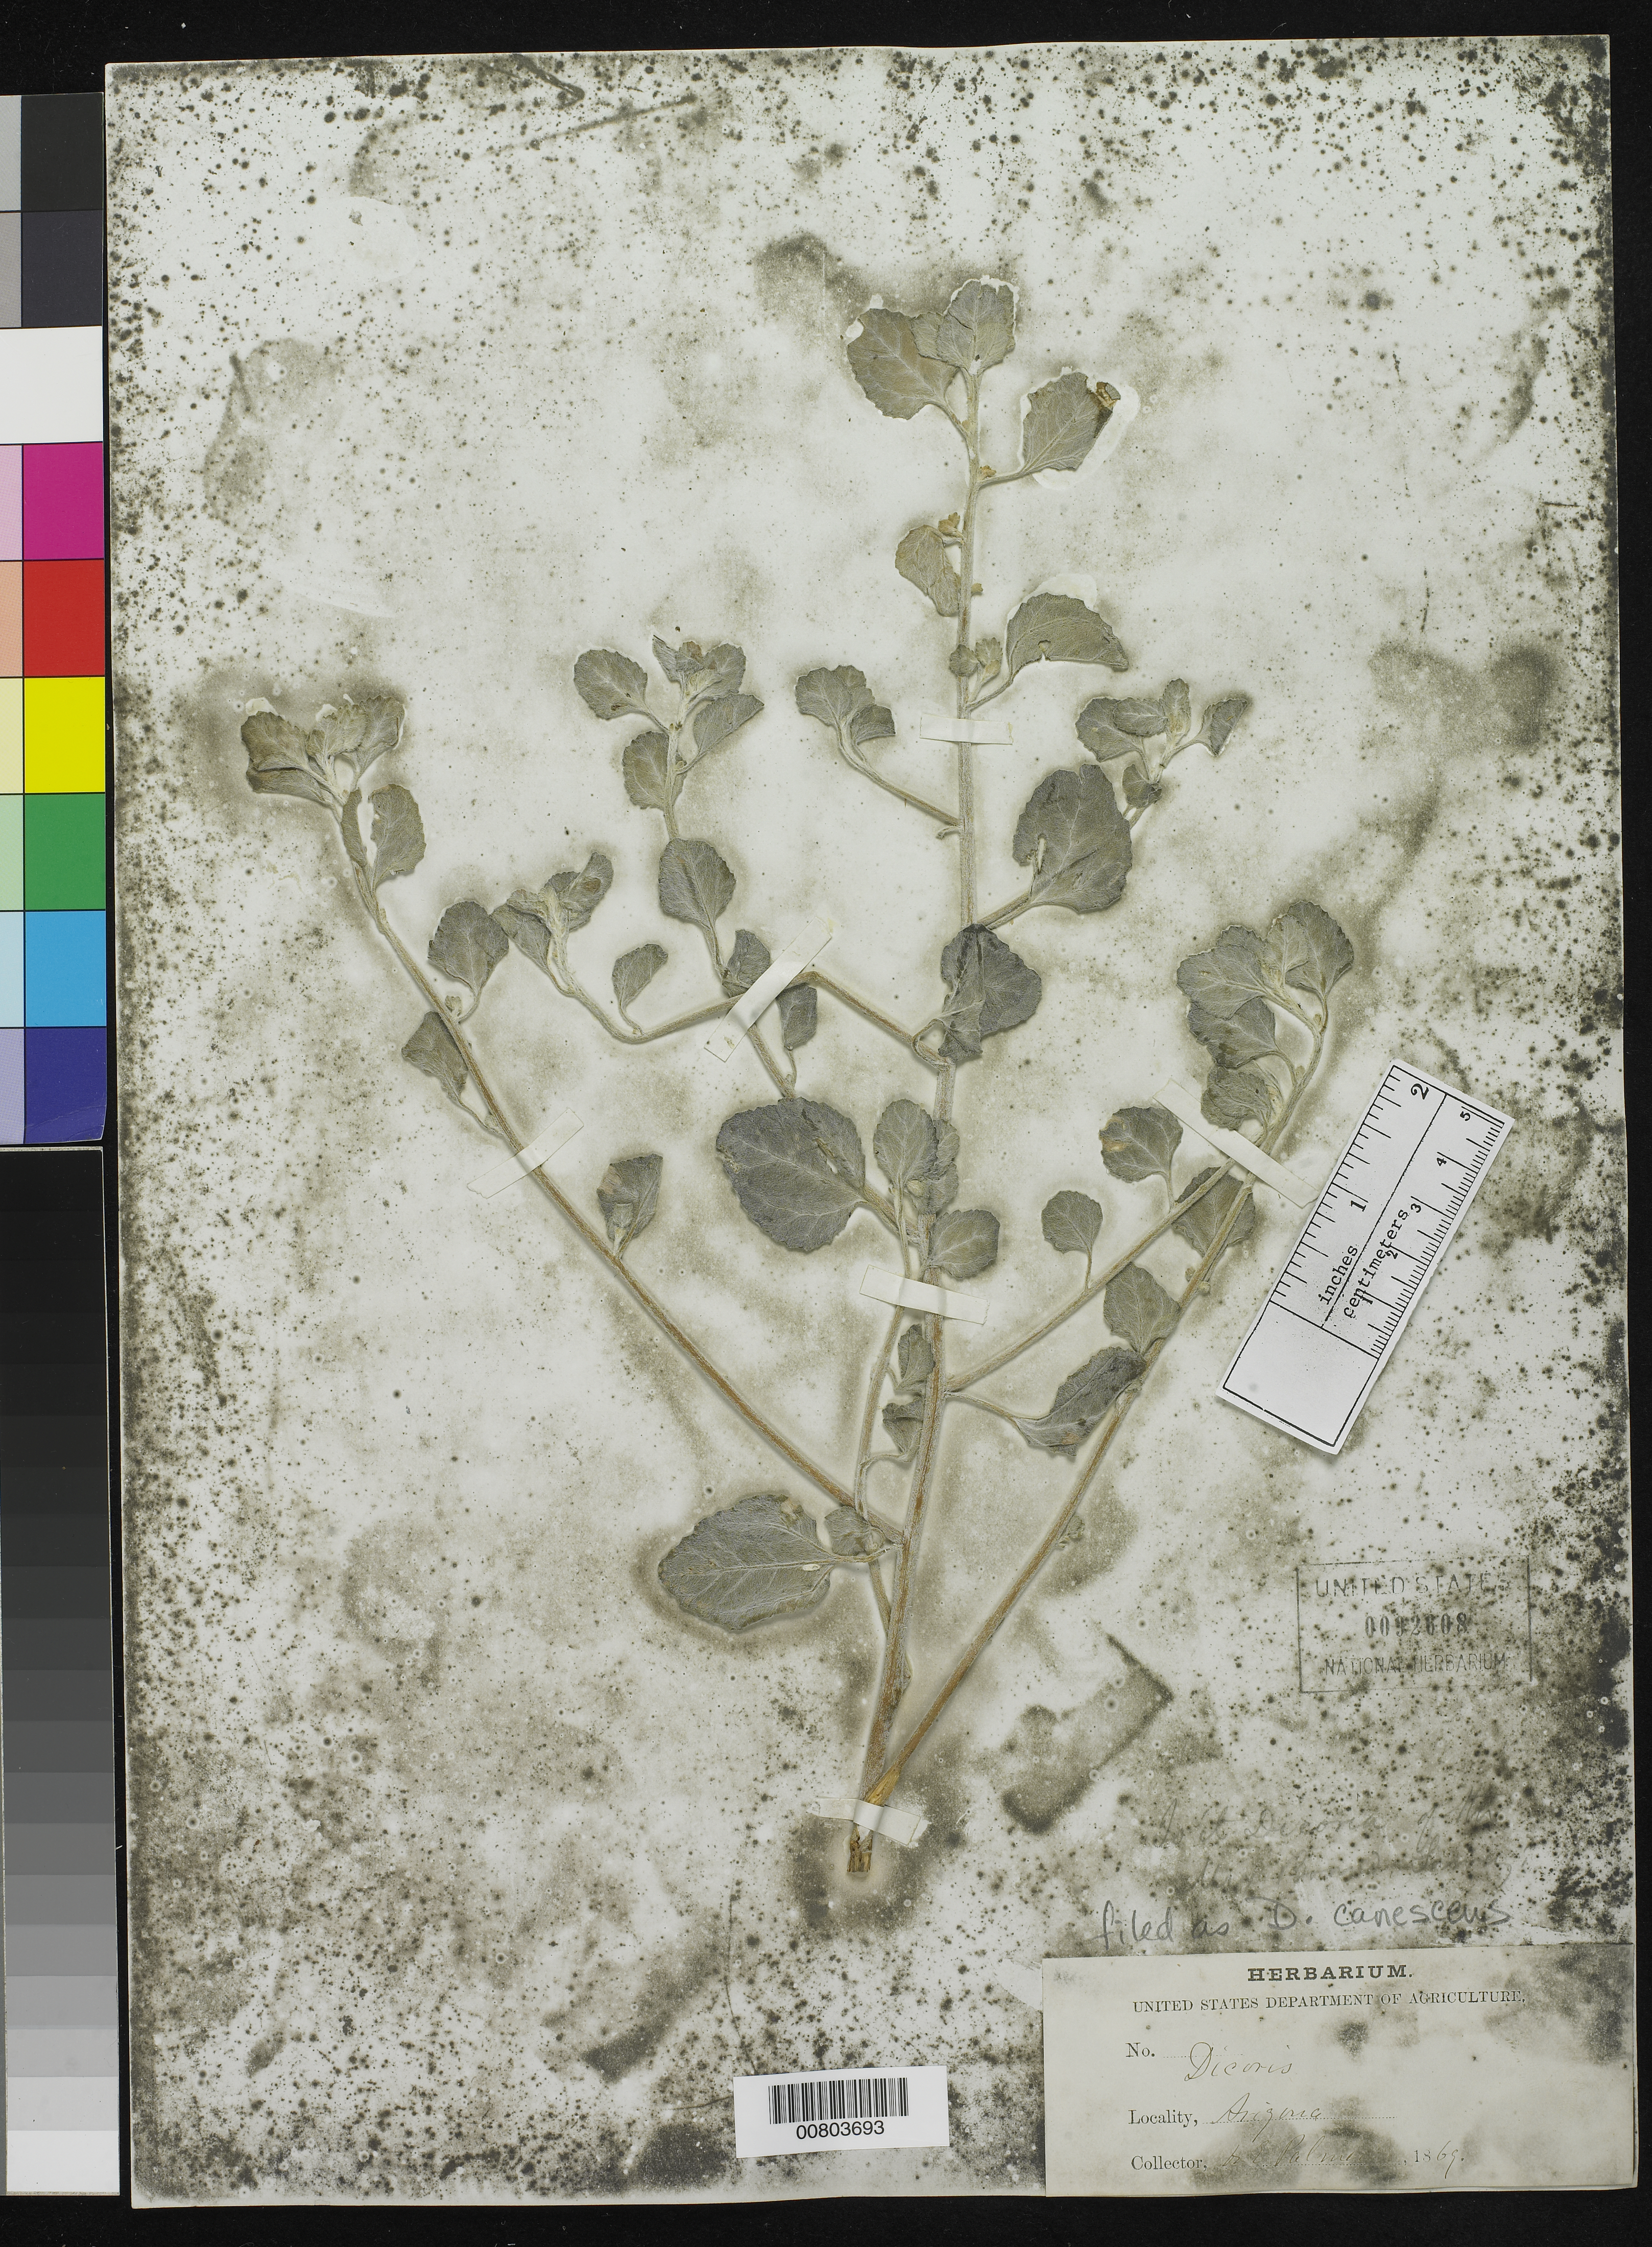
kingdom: Plantae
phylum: Tracheophyta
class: Magnoliopsida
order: Asterales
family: Asteraceae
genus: Dicoria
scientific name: Dicoria canescens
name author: A. Gray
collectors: E. Palmer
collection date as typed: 1869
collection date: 1869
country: United States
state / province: Arizona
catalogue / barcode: US 92608